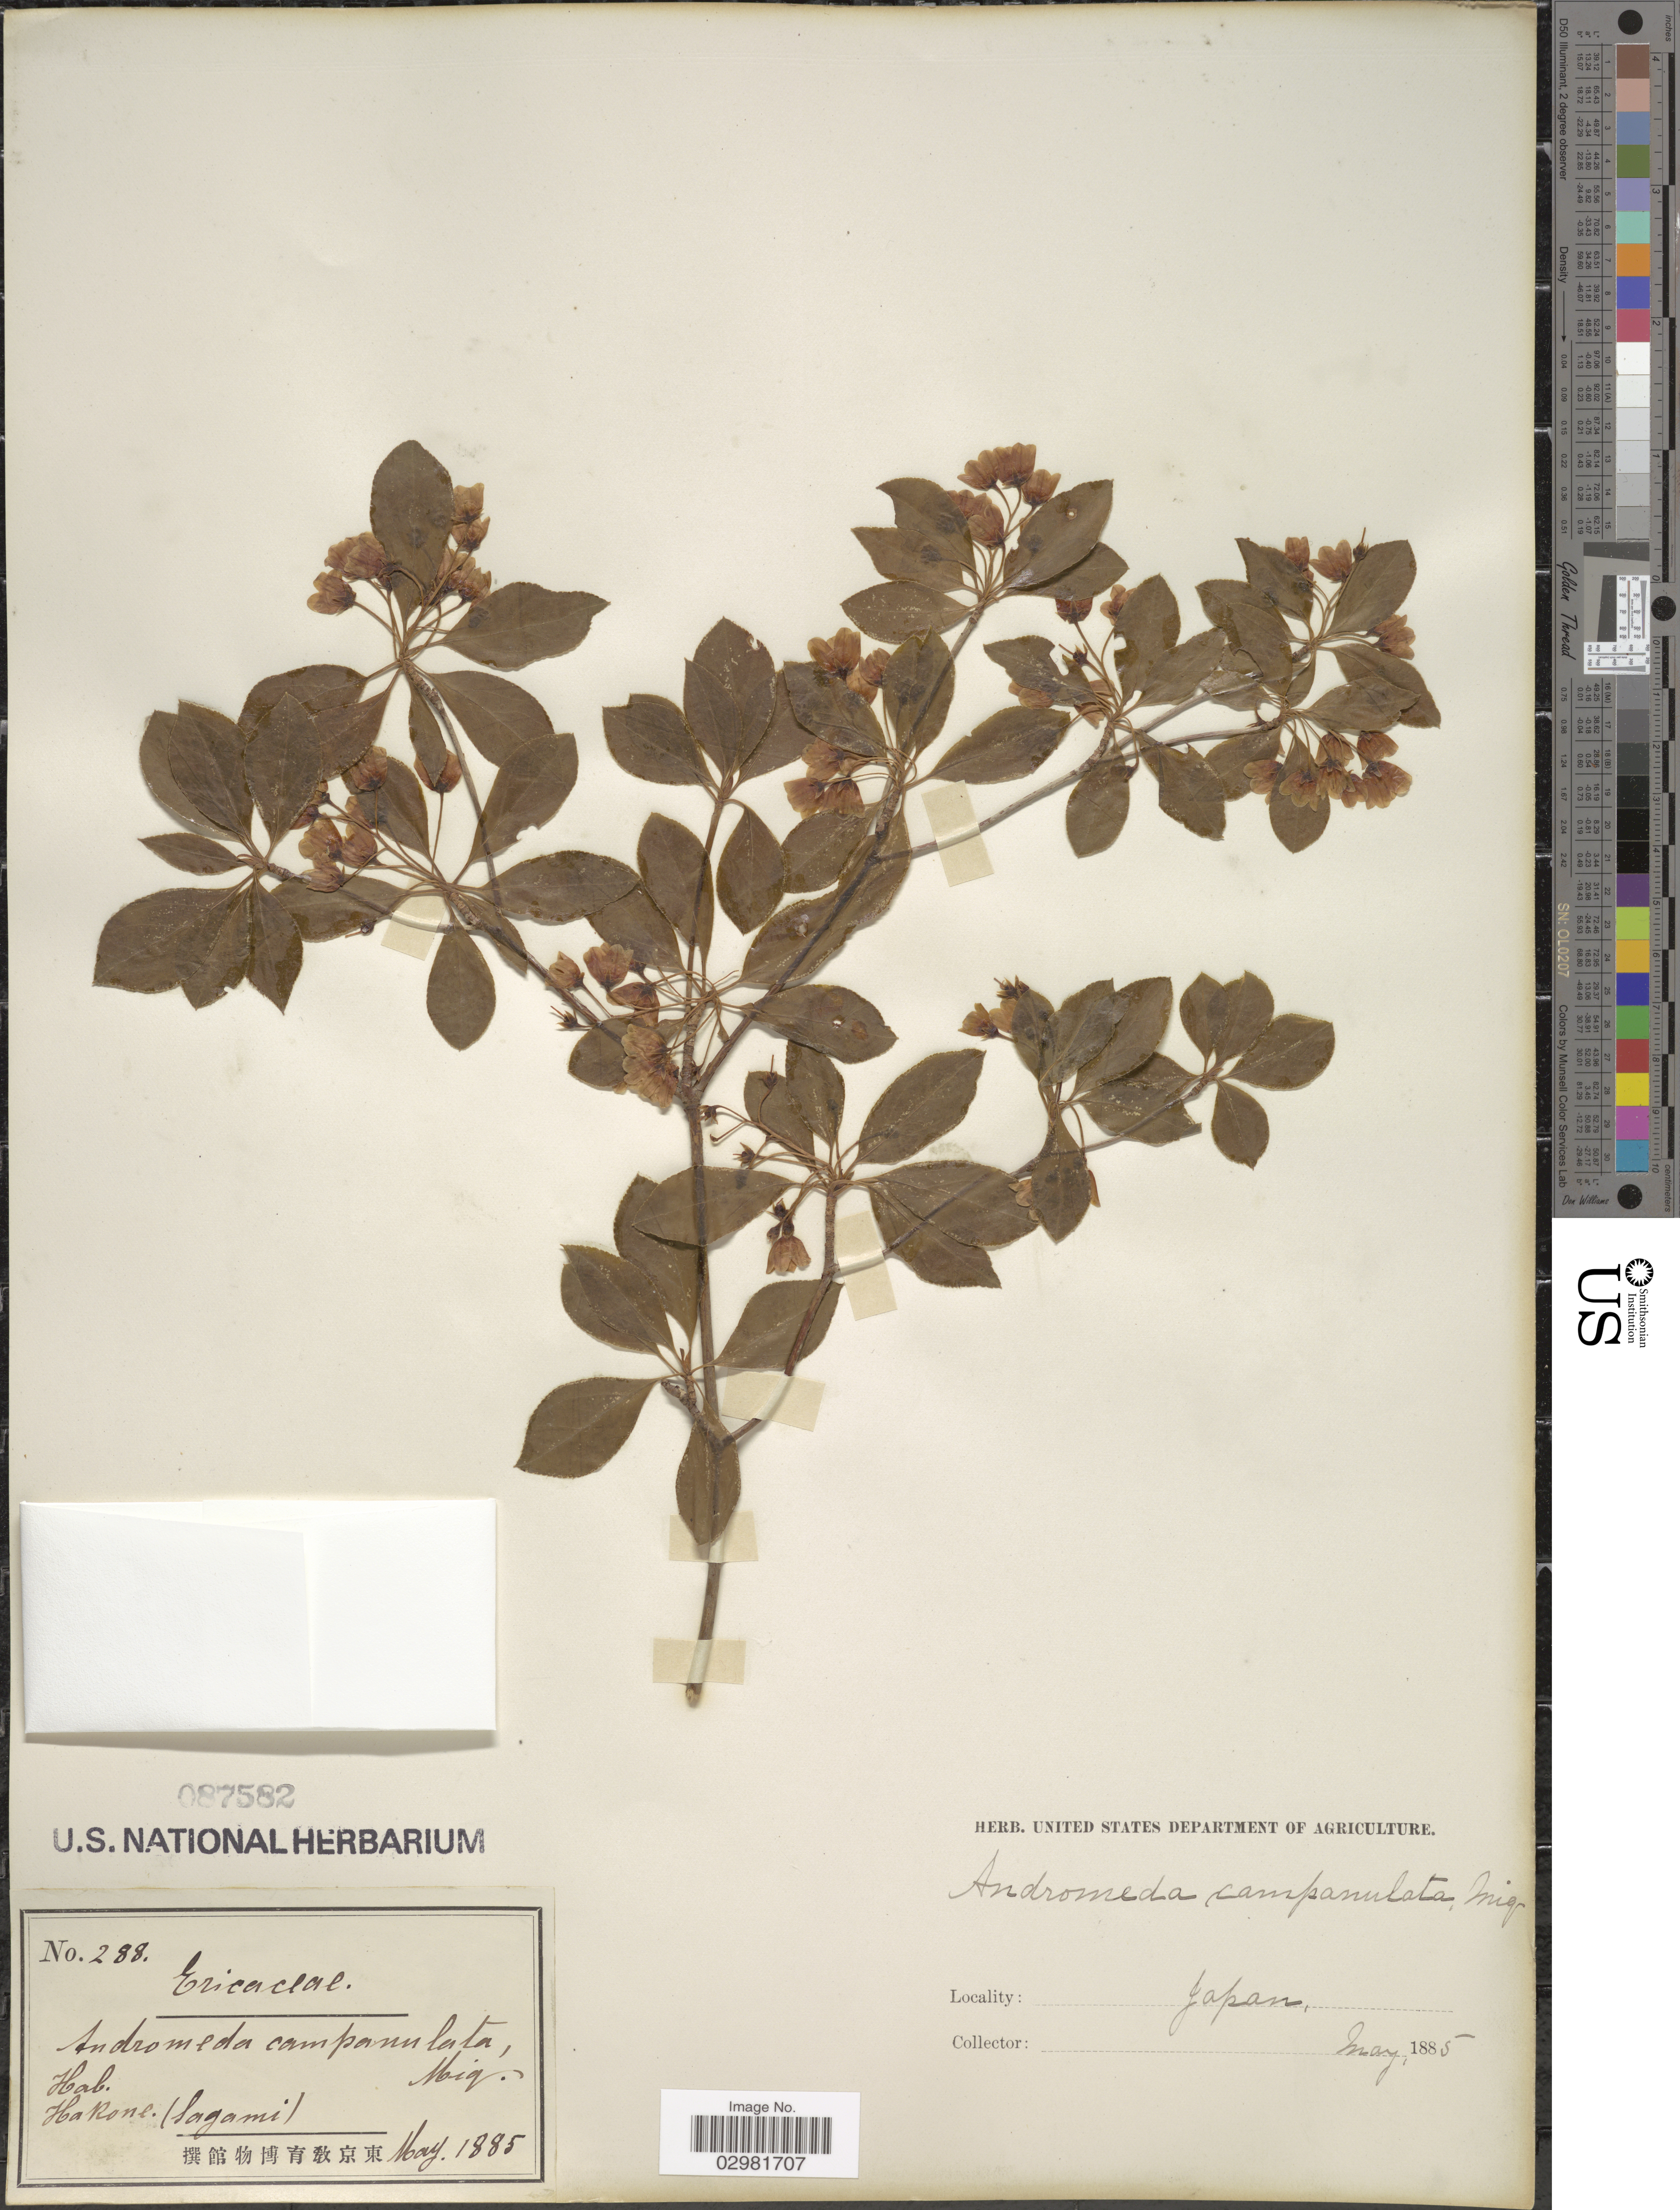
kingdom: Plantae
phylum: Tracheophyta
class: Magnoliopsida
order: Ericales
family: Ericaceae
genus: Enkianthus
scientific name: Enkianthus campanulatus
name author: (Miq.) G. Nicholson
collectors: ex herb. U. S. Department of Agriculture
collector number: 288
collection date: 1885-05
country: Japan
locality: Hakone. (Sagami).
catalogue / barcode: US 87582